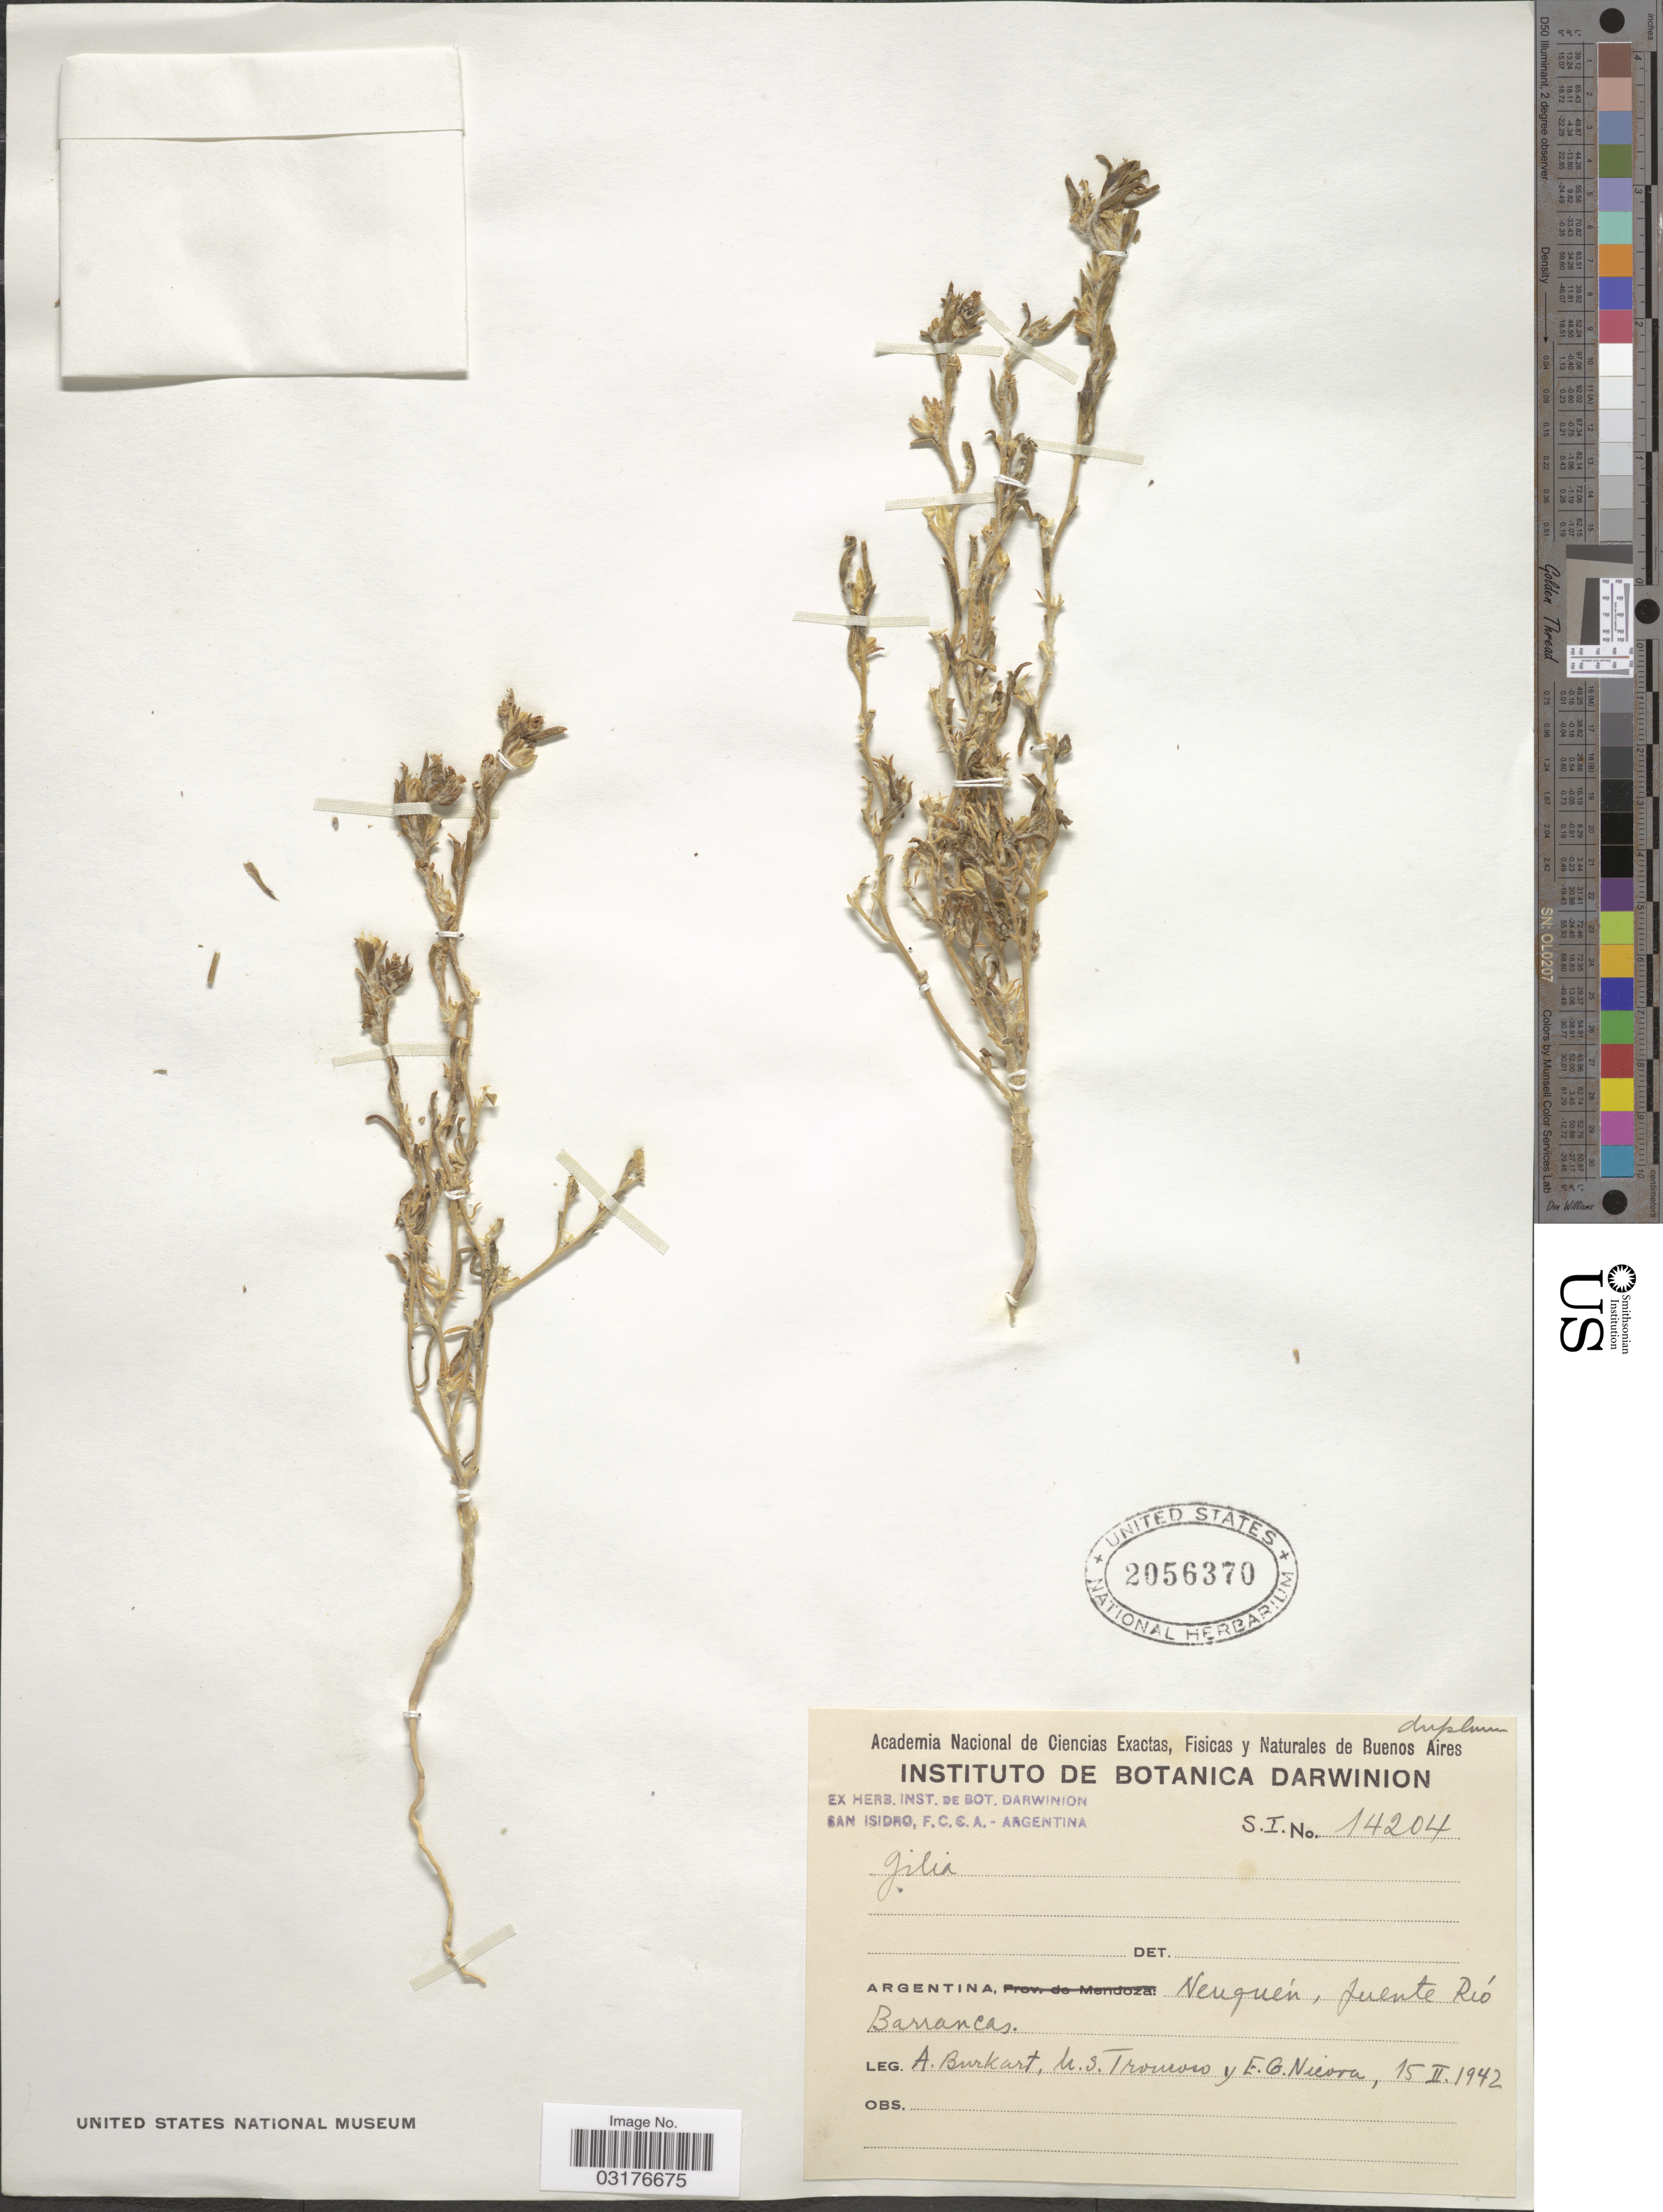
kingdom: Plantae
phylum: Tracheophyta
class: Magnoliopsida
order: Ericales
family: Polemoniaceae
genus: Gilia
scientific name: Gilia sp.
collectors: A. E. Burkart, N. Troncoso & E. G. Nicora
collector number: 14204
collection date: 1942-02-15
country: Argentina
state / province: Neuquen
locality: Fuente Río Barrancas.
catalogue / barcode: US 2056370